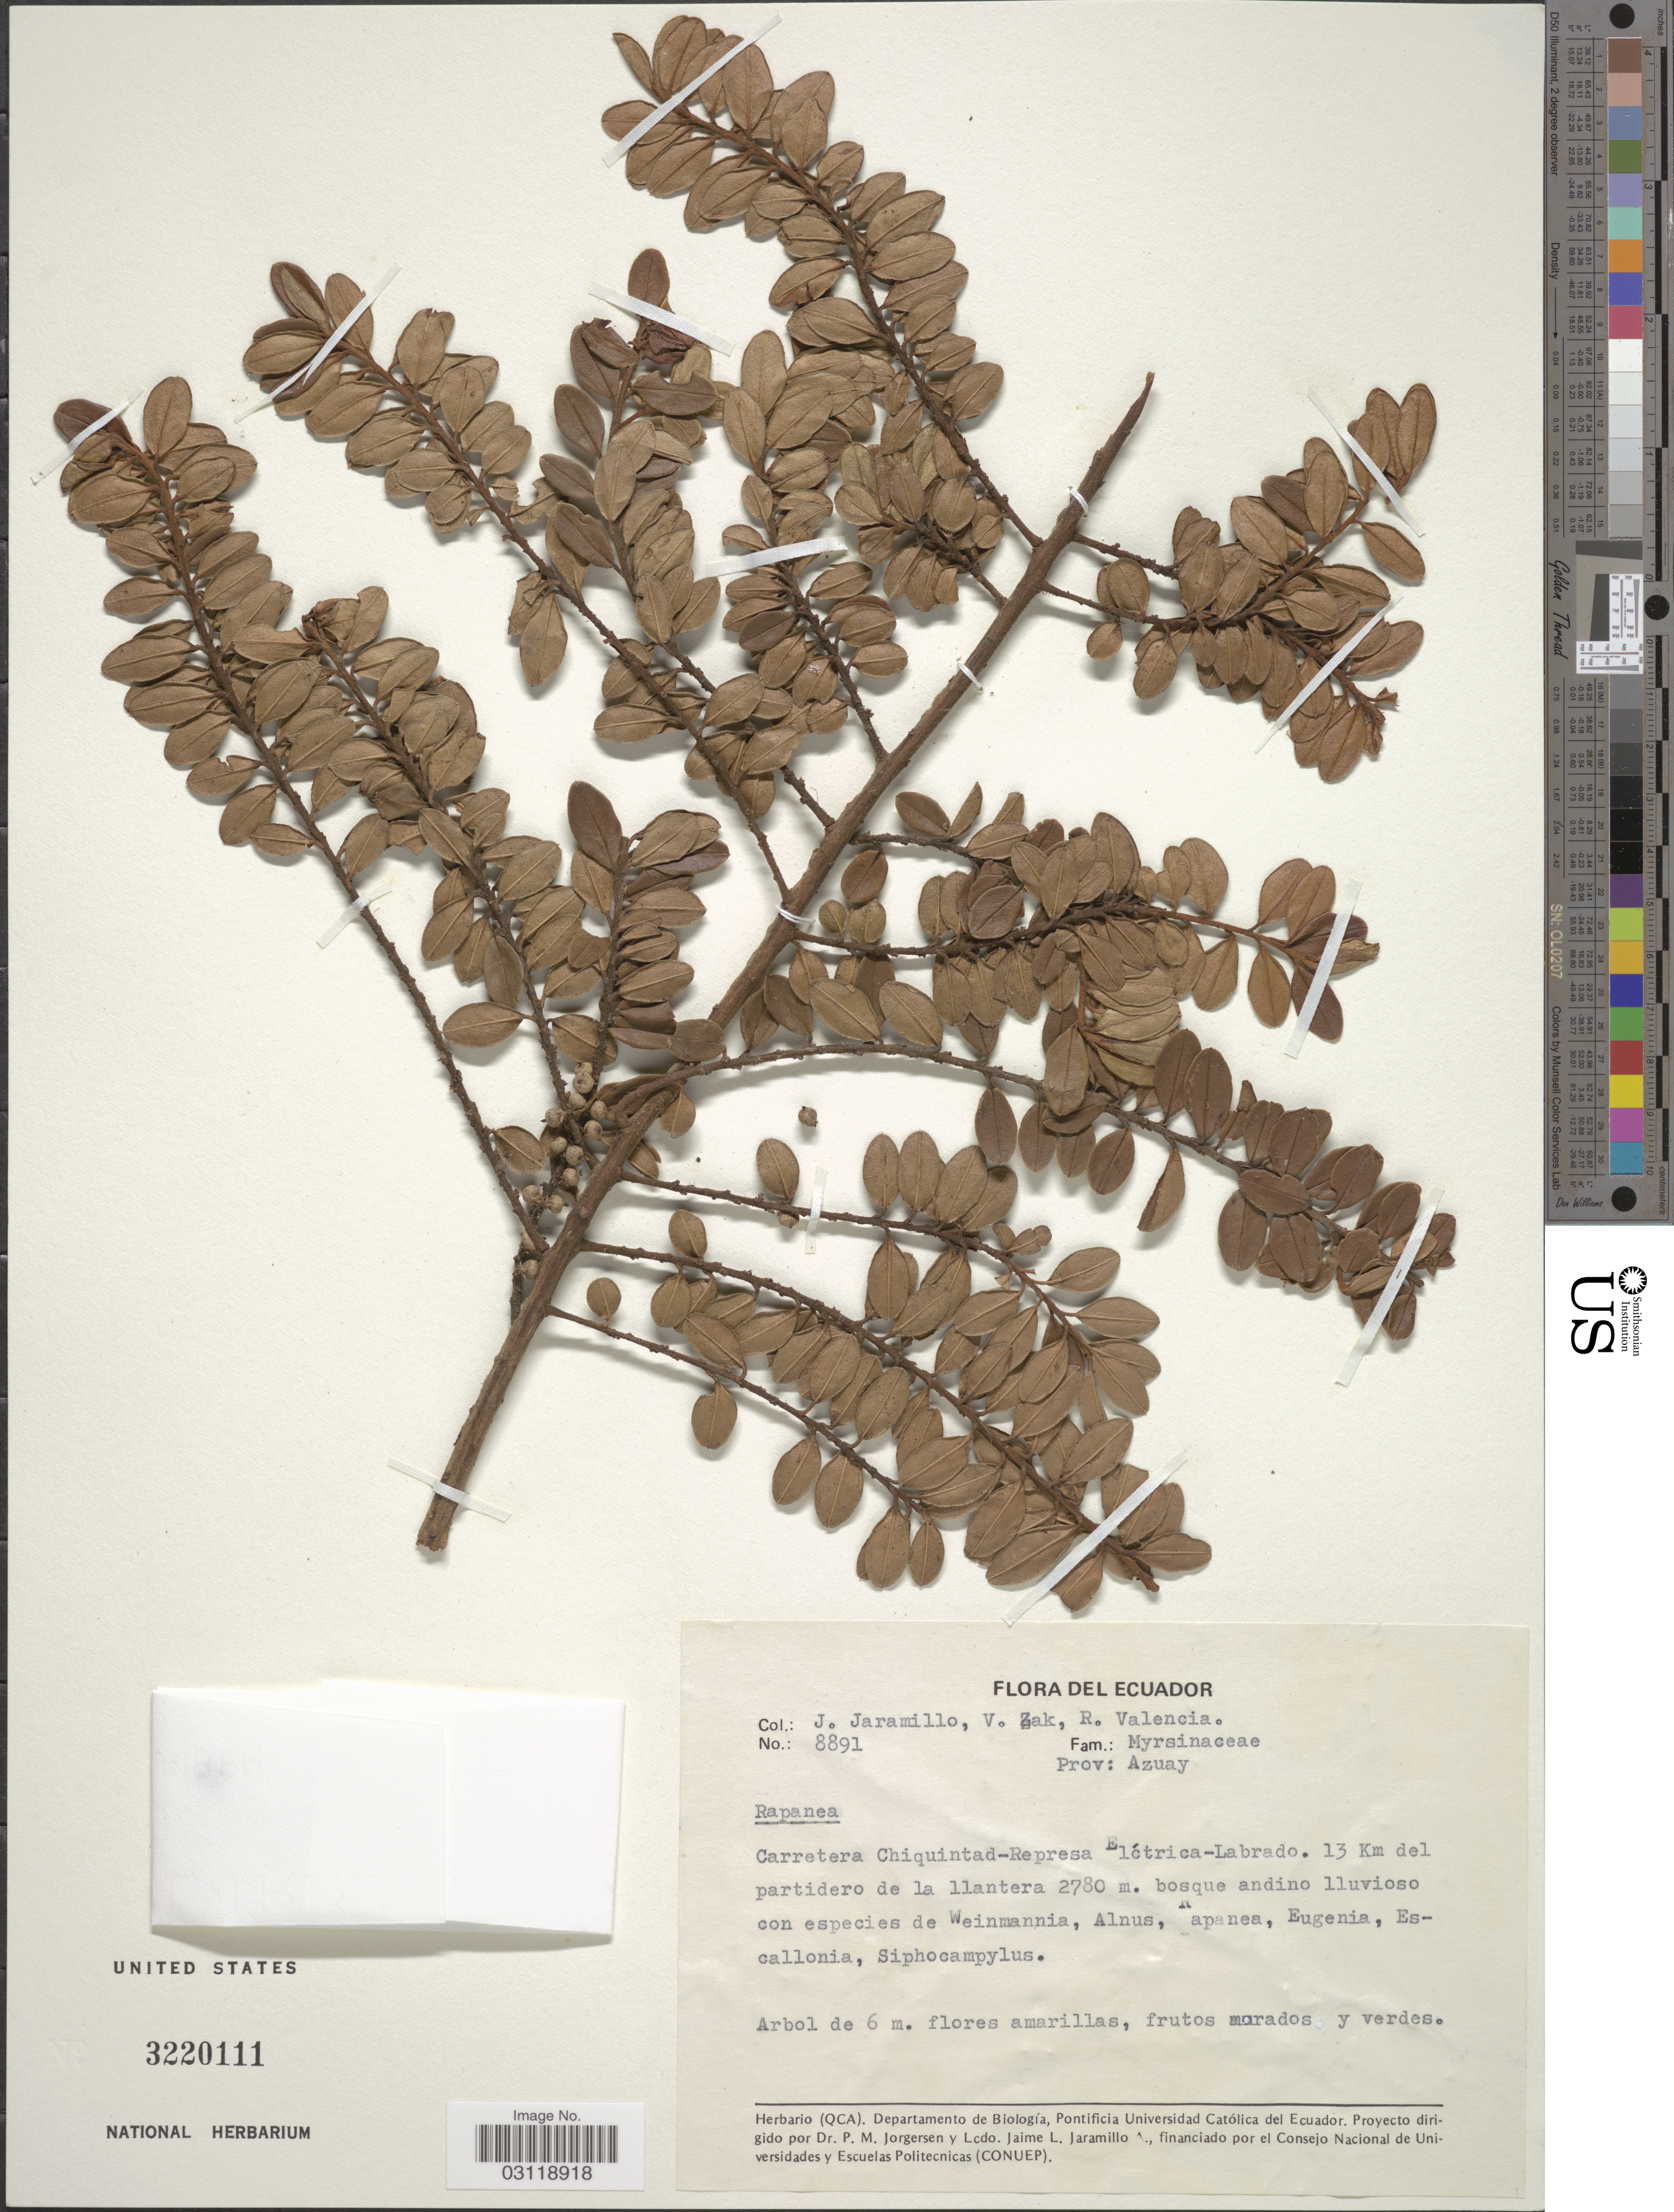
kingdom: Plantae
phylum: Tracheophyta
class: Magnoliopsida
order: Ericales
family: Primulaceae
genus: Rapanea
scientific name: Rapanea sp.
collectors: J. Jaramillo, V. Zak & R. Valencia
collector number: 8891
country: Ecuador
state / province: Azuay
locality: Carretera Chiquintad-Represa Elćtrica-Labrado. 13 Km del partidero de la llantera.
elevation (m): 2780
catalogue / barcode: US 3220111